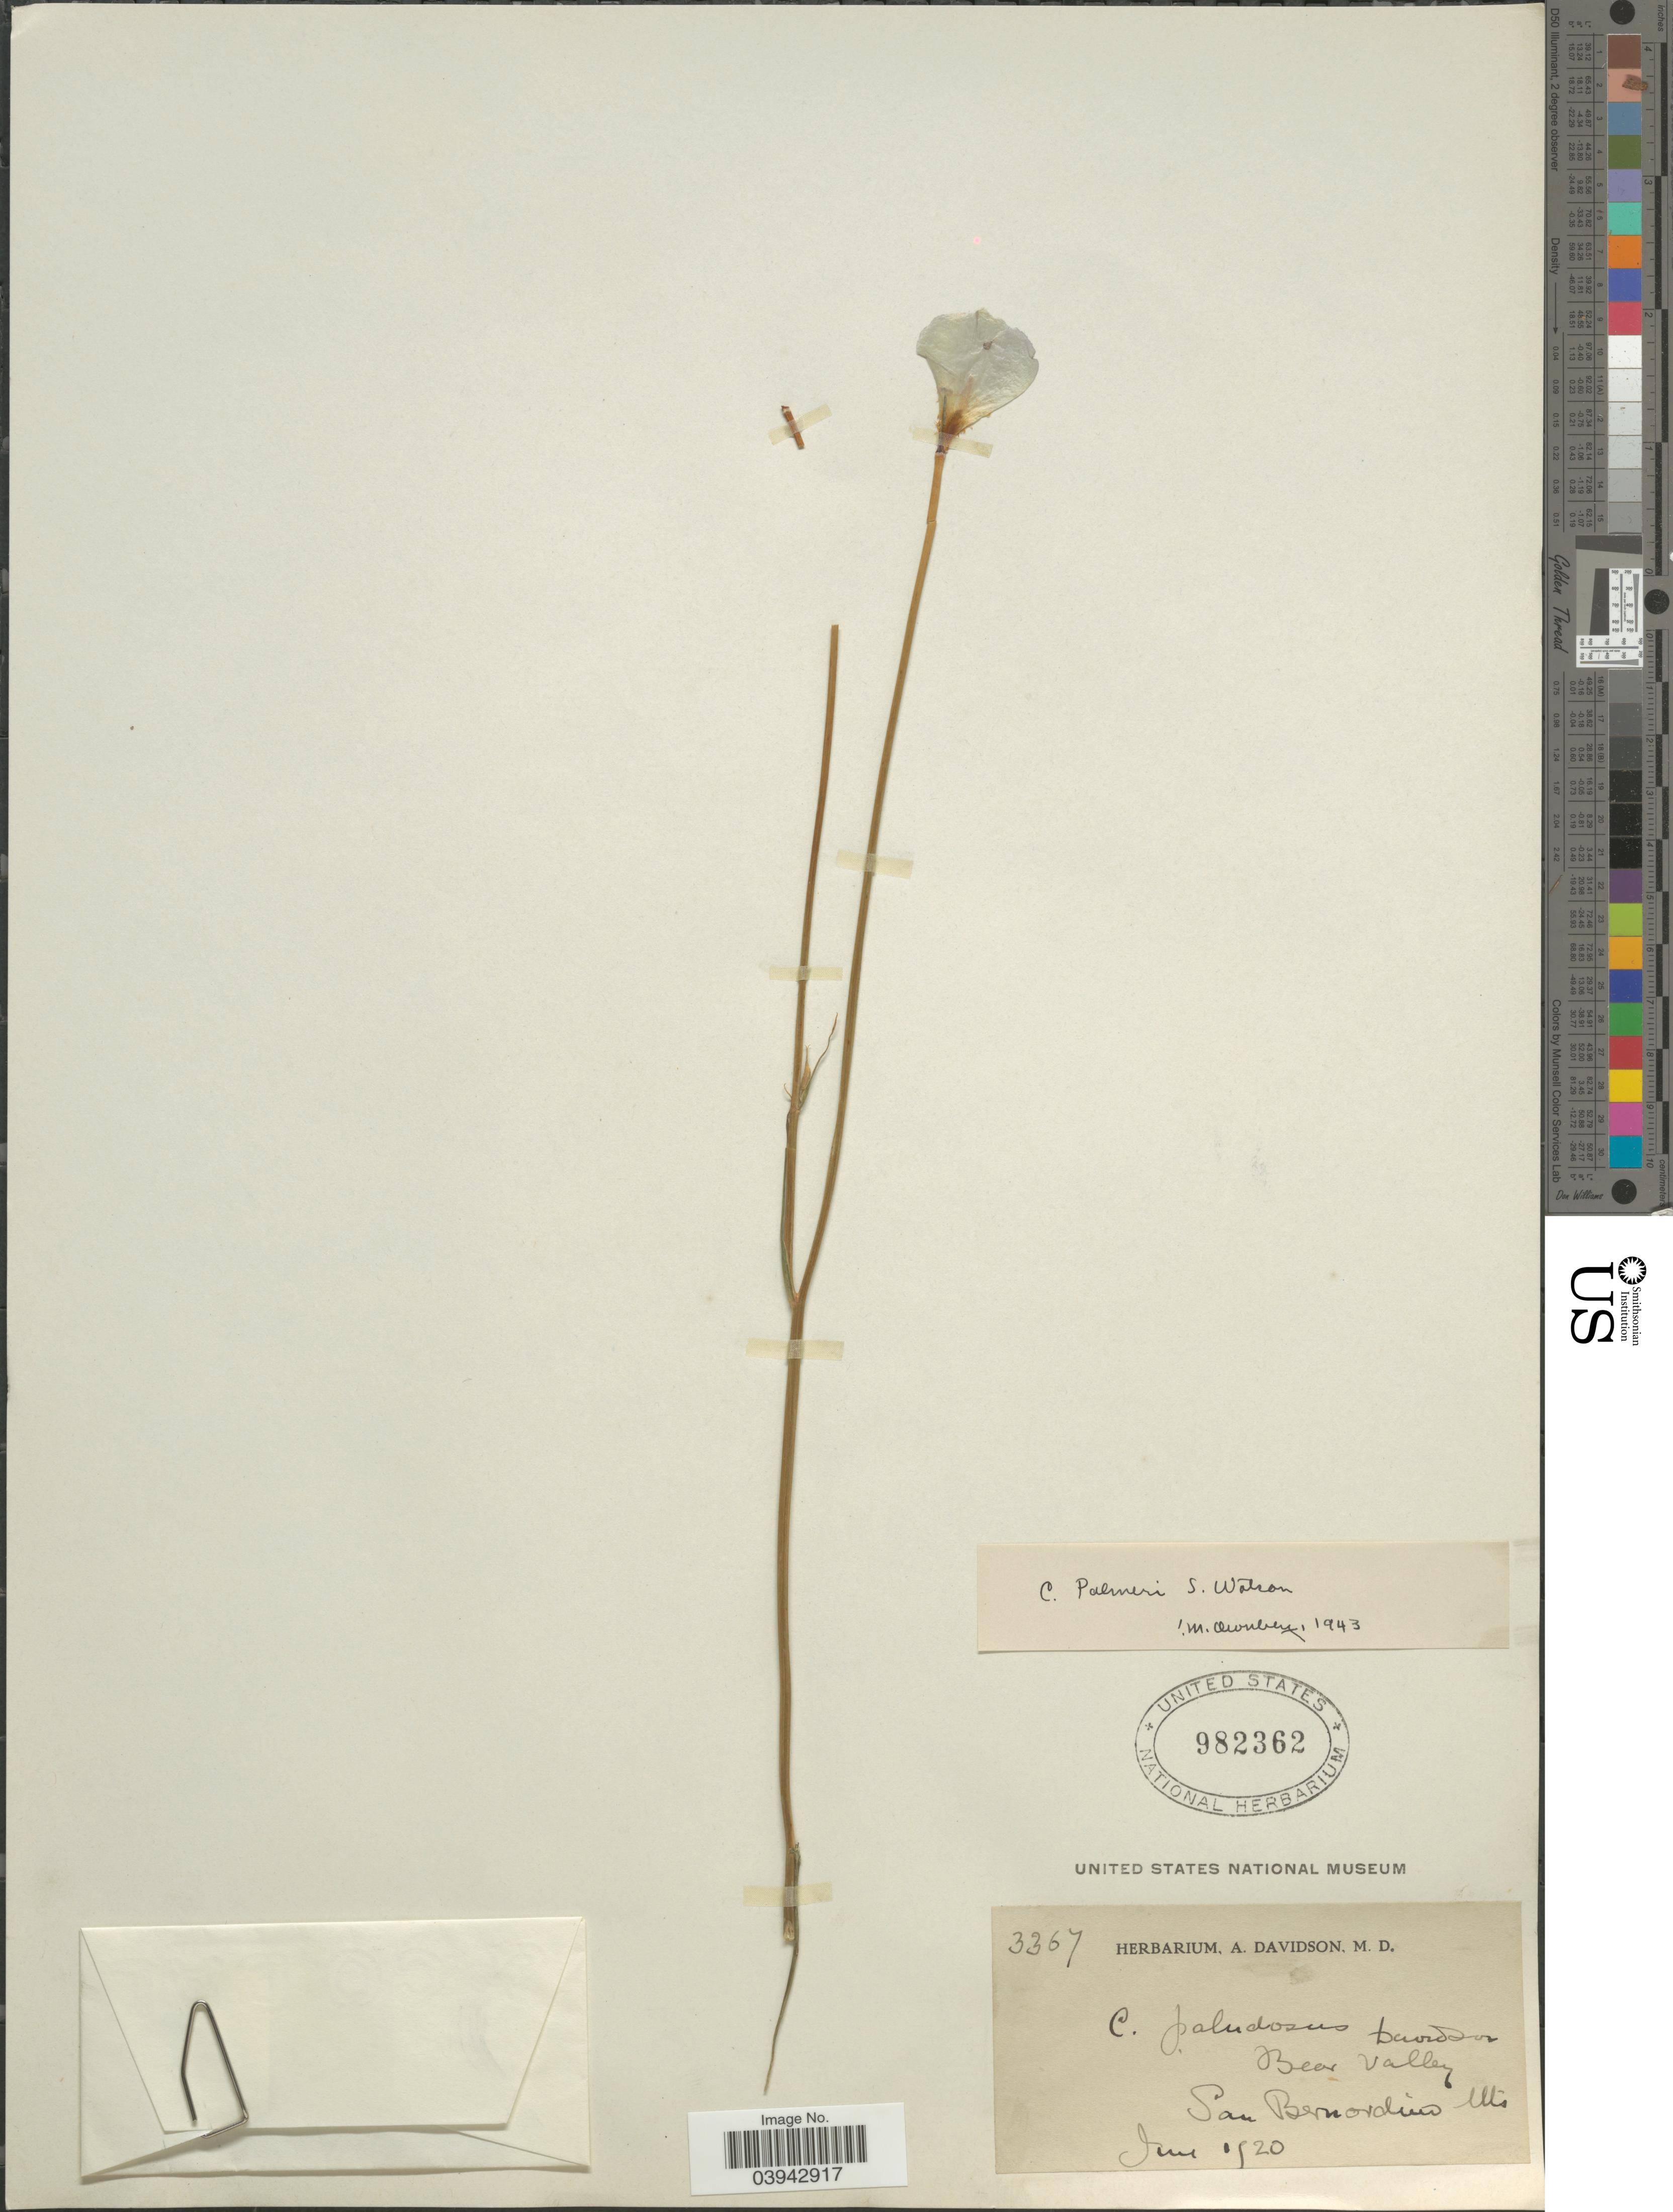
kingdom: Plantae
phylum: Tracheophyta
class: Liliopsida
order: Liliales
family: Liliaceae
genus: Calochortus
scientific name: Calochortus palmeri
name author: S. Watson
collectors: ex herb. A. Davidson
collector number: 3367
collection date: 1920-06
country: United States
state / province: California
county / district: San Bernardino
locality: Bear Valley. San Bernardino Mts.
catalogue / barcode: US 982362